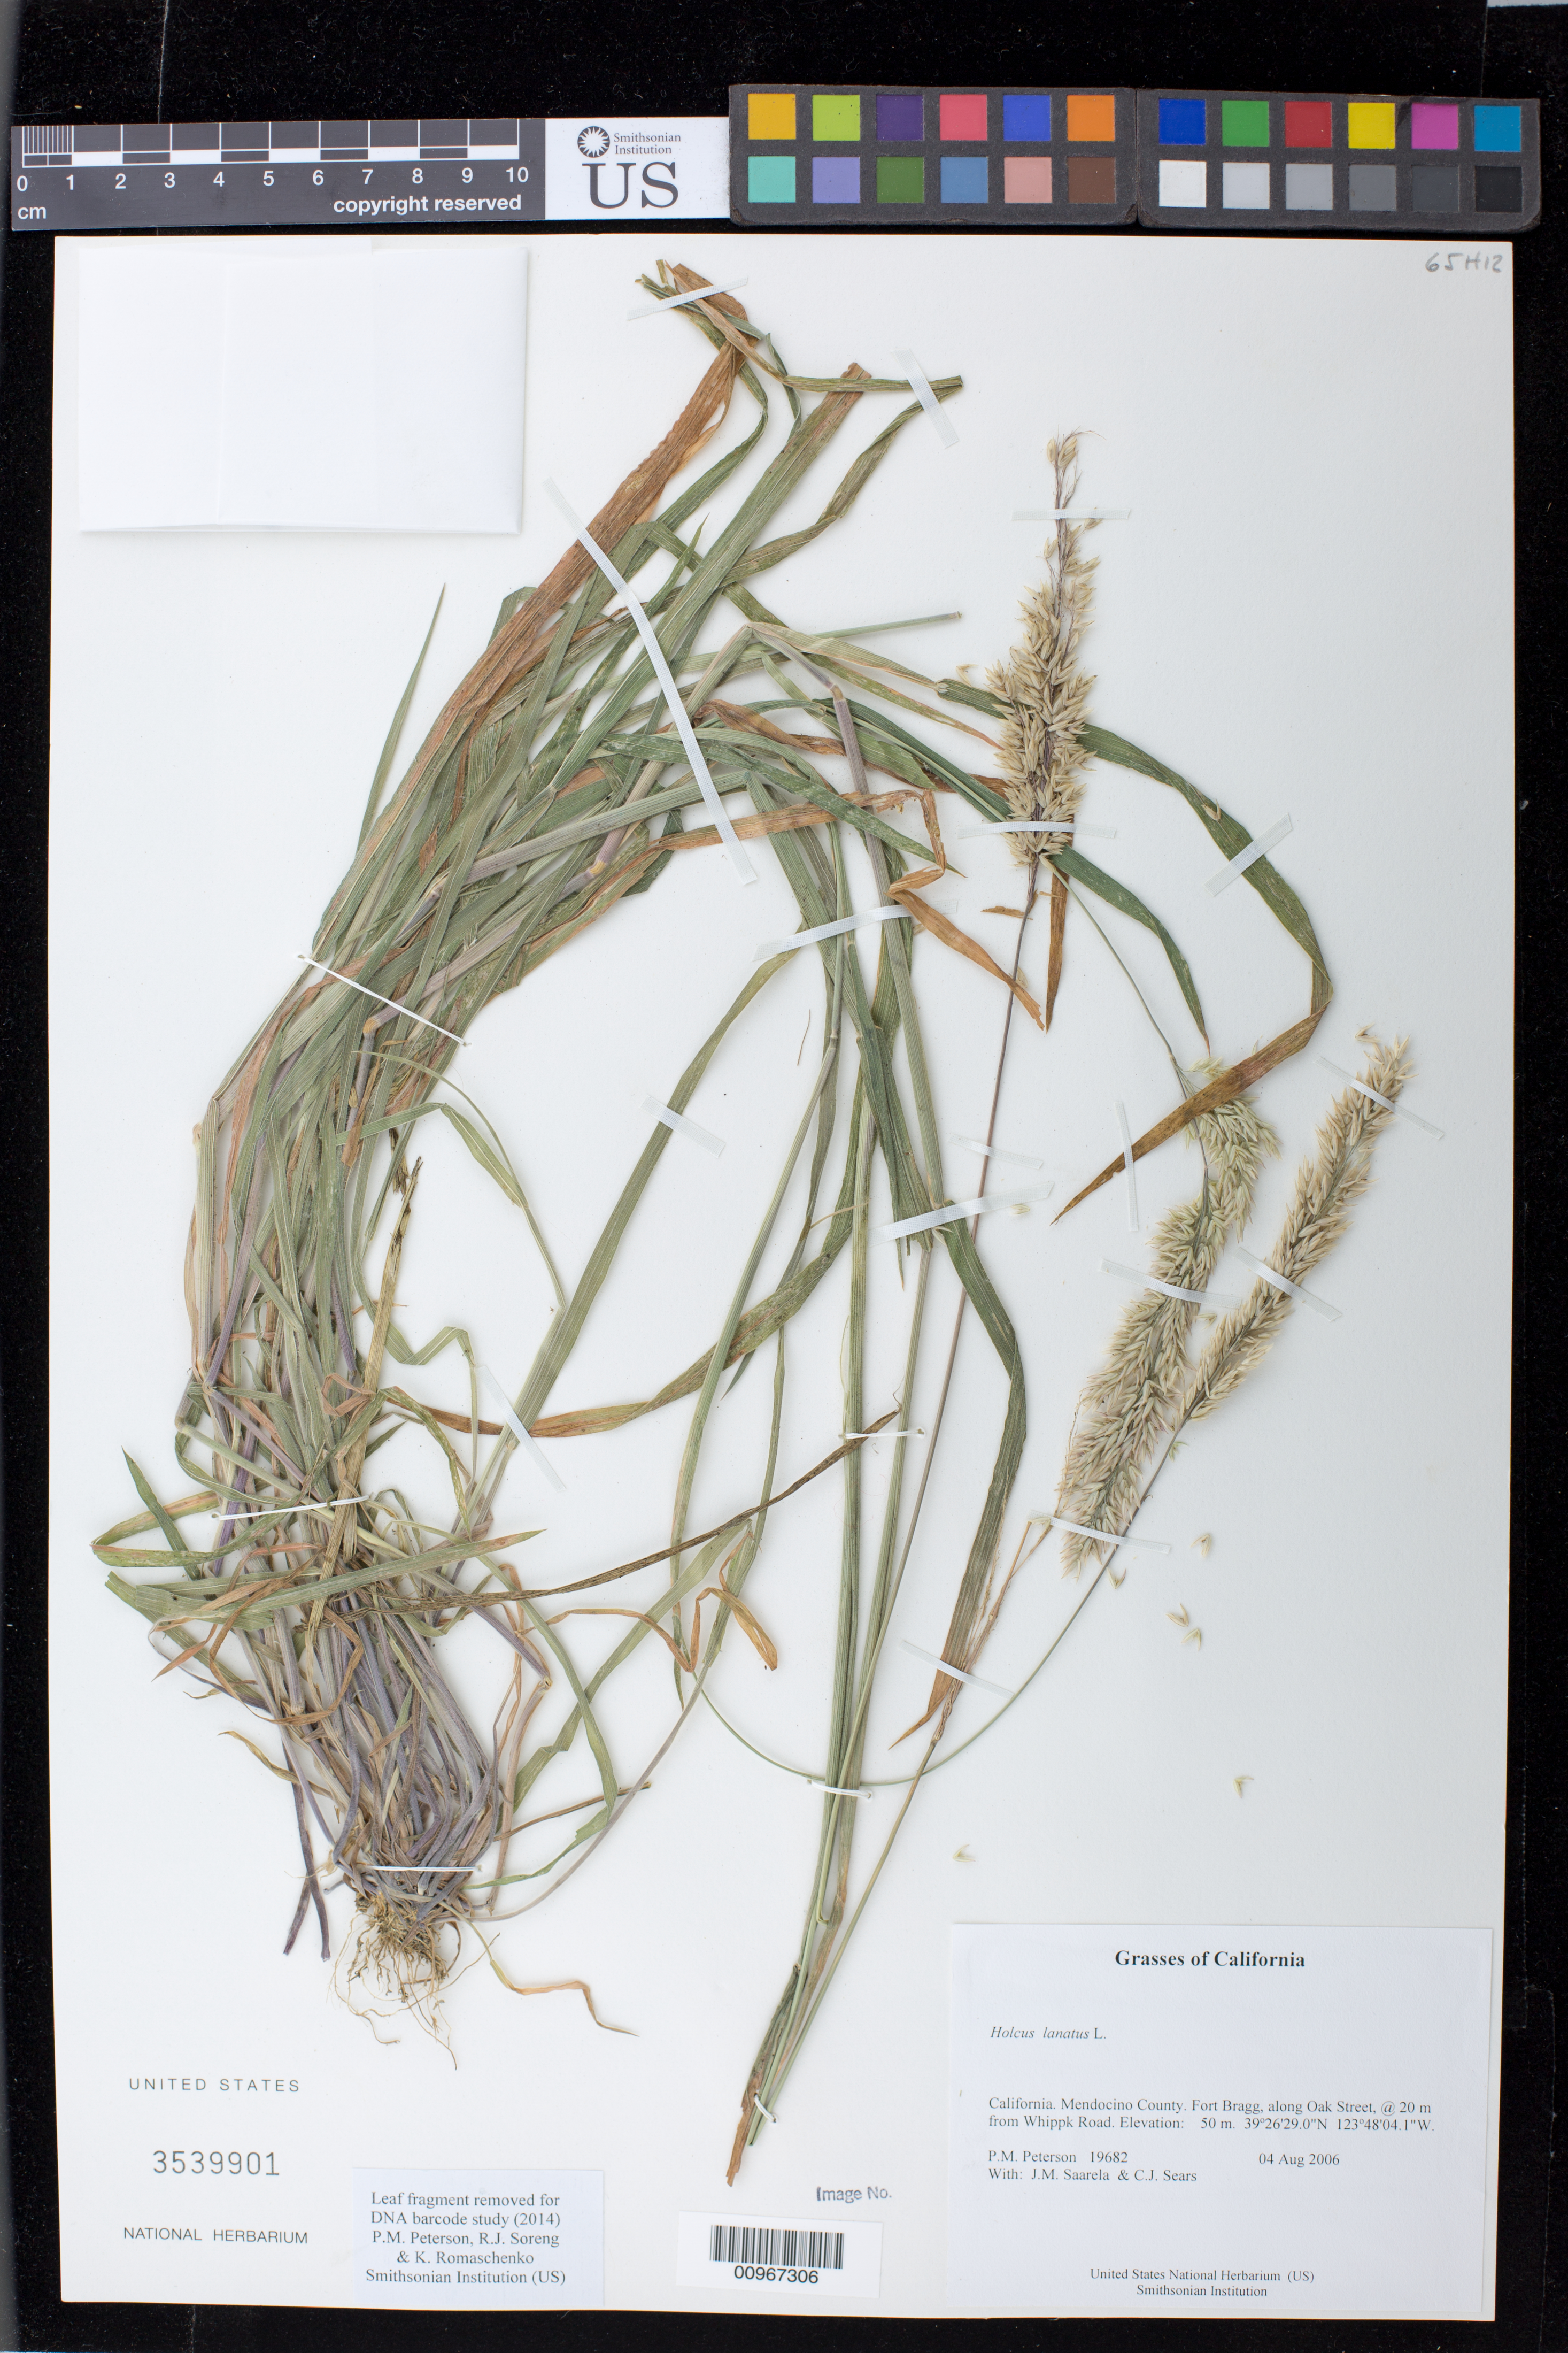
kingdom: Plantae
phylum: Tracheophyta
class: Liliopsida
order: Poales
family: Poaceae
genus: Holcus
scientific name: Holcus lanatus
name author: L.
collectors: P. M. Peterson, J. Saarela & C. Sears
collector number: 19682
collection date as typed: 04 Aug 2006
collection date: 2006-08-04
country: United States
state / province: California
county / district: Mendocino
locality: Fort Bragg, along Oak Street, 20 m from Whippk Road.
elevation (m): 50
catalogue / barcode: US 3539901